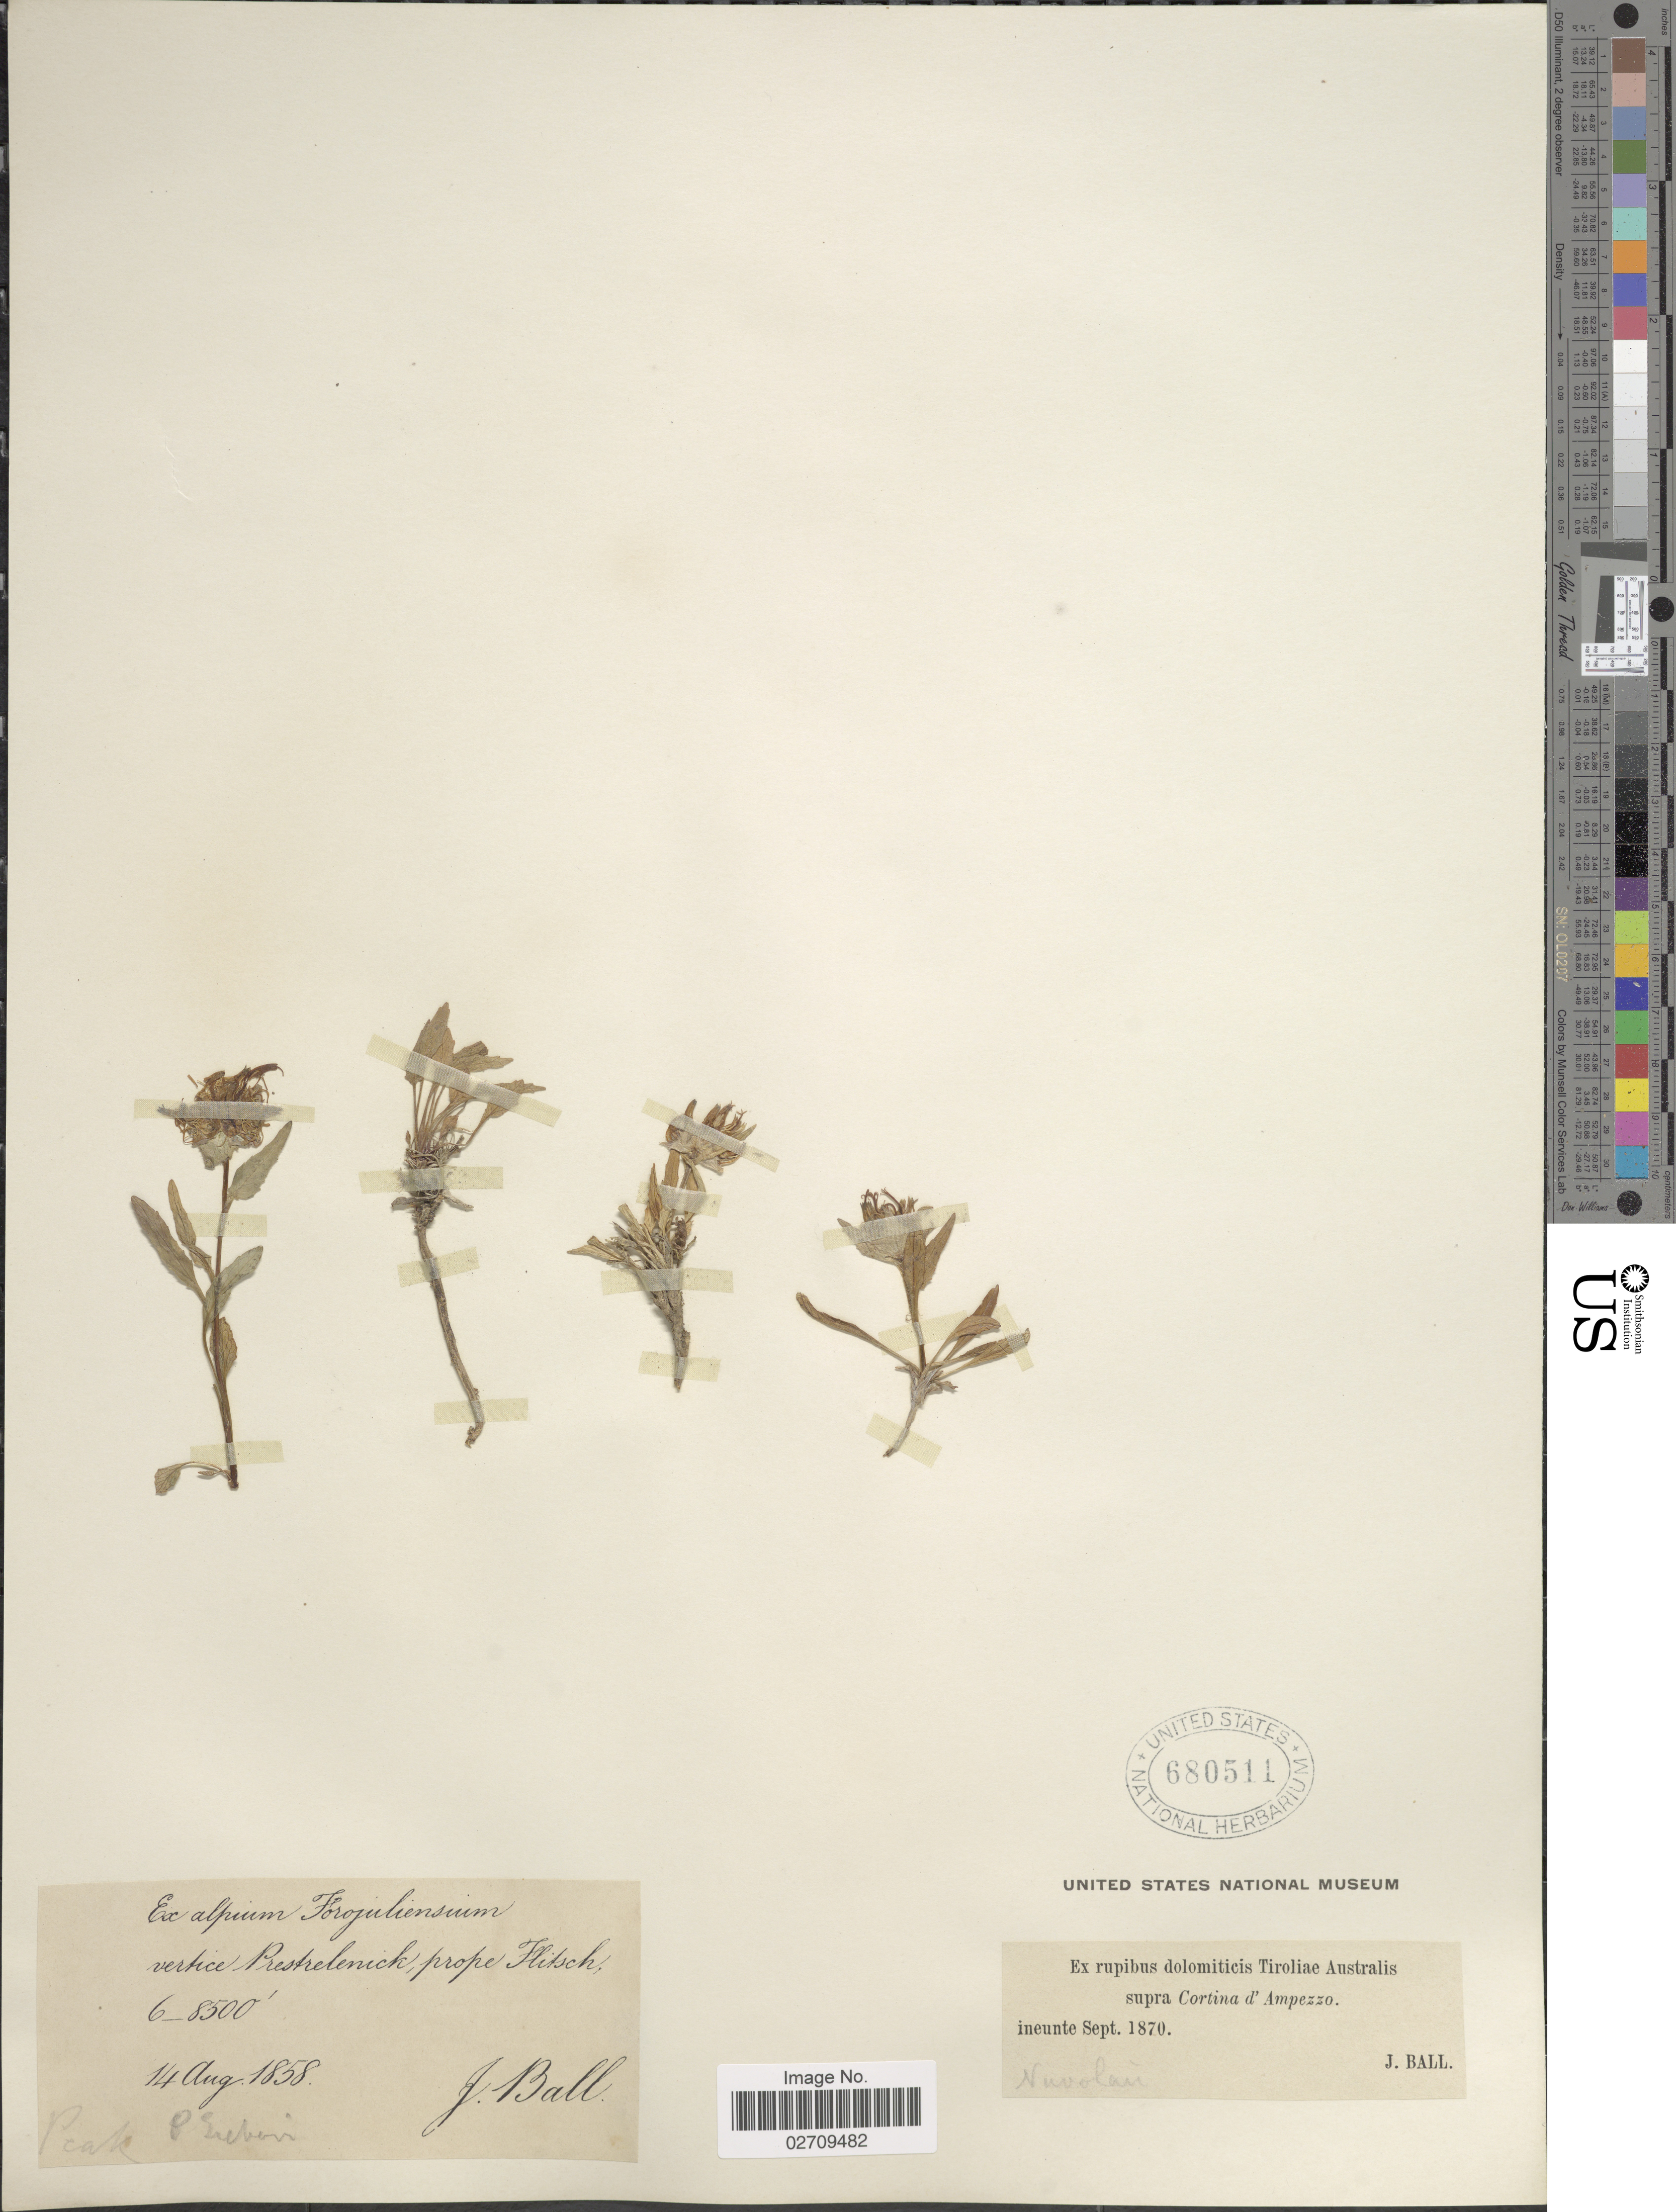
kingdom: Plantae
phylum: Tracheophyta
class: Magnoliopsida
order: Asterales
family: Campanulaceae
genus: Phyteuma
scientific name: Phyteuma sp.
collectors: J. Ball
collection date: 1858-08-14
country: Italy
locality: Ex Alpuim Forojuliensuim vertice Prestrelenick, prope Flitsch, Peak P Eueban [interpreted]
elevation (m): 1829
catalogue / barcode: US 680511